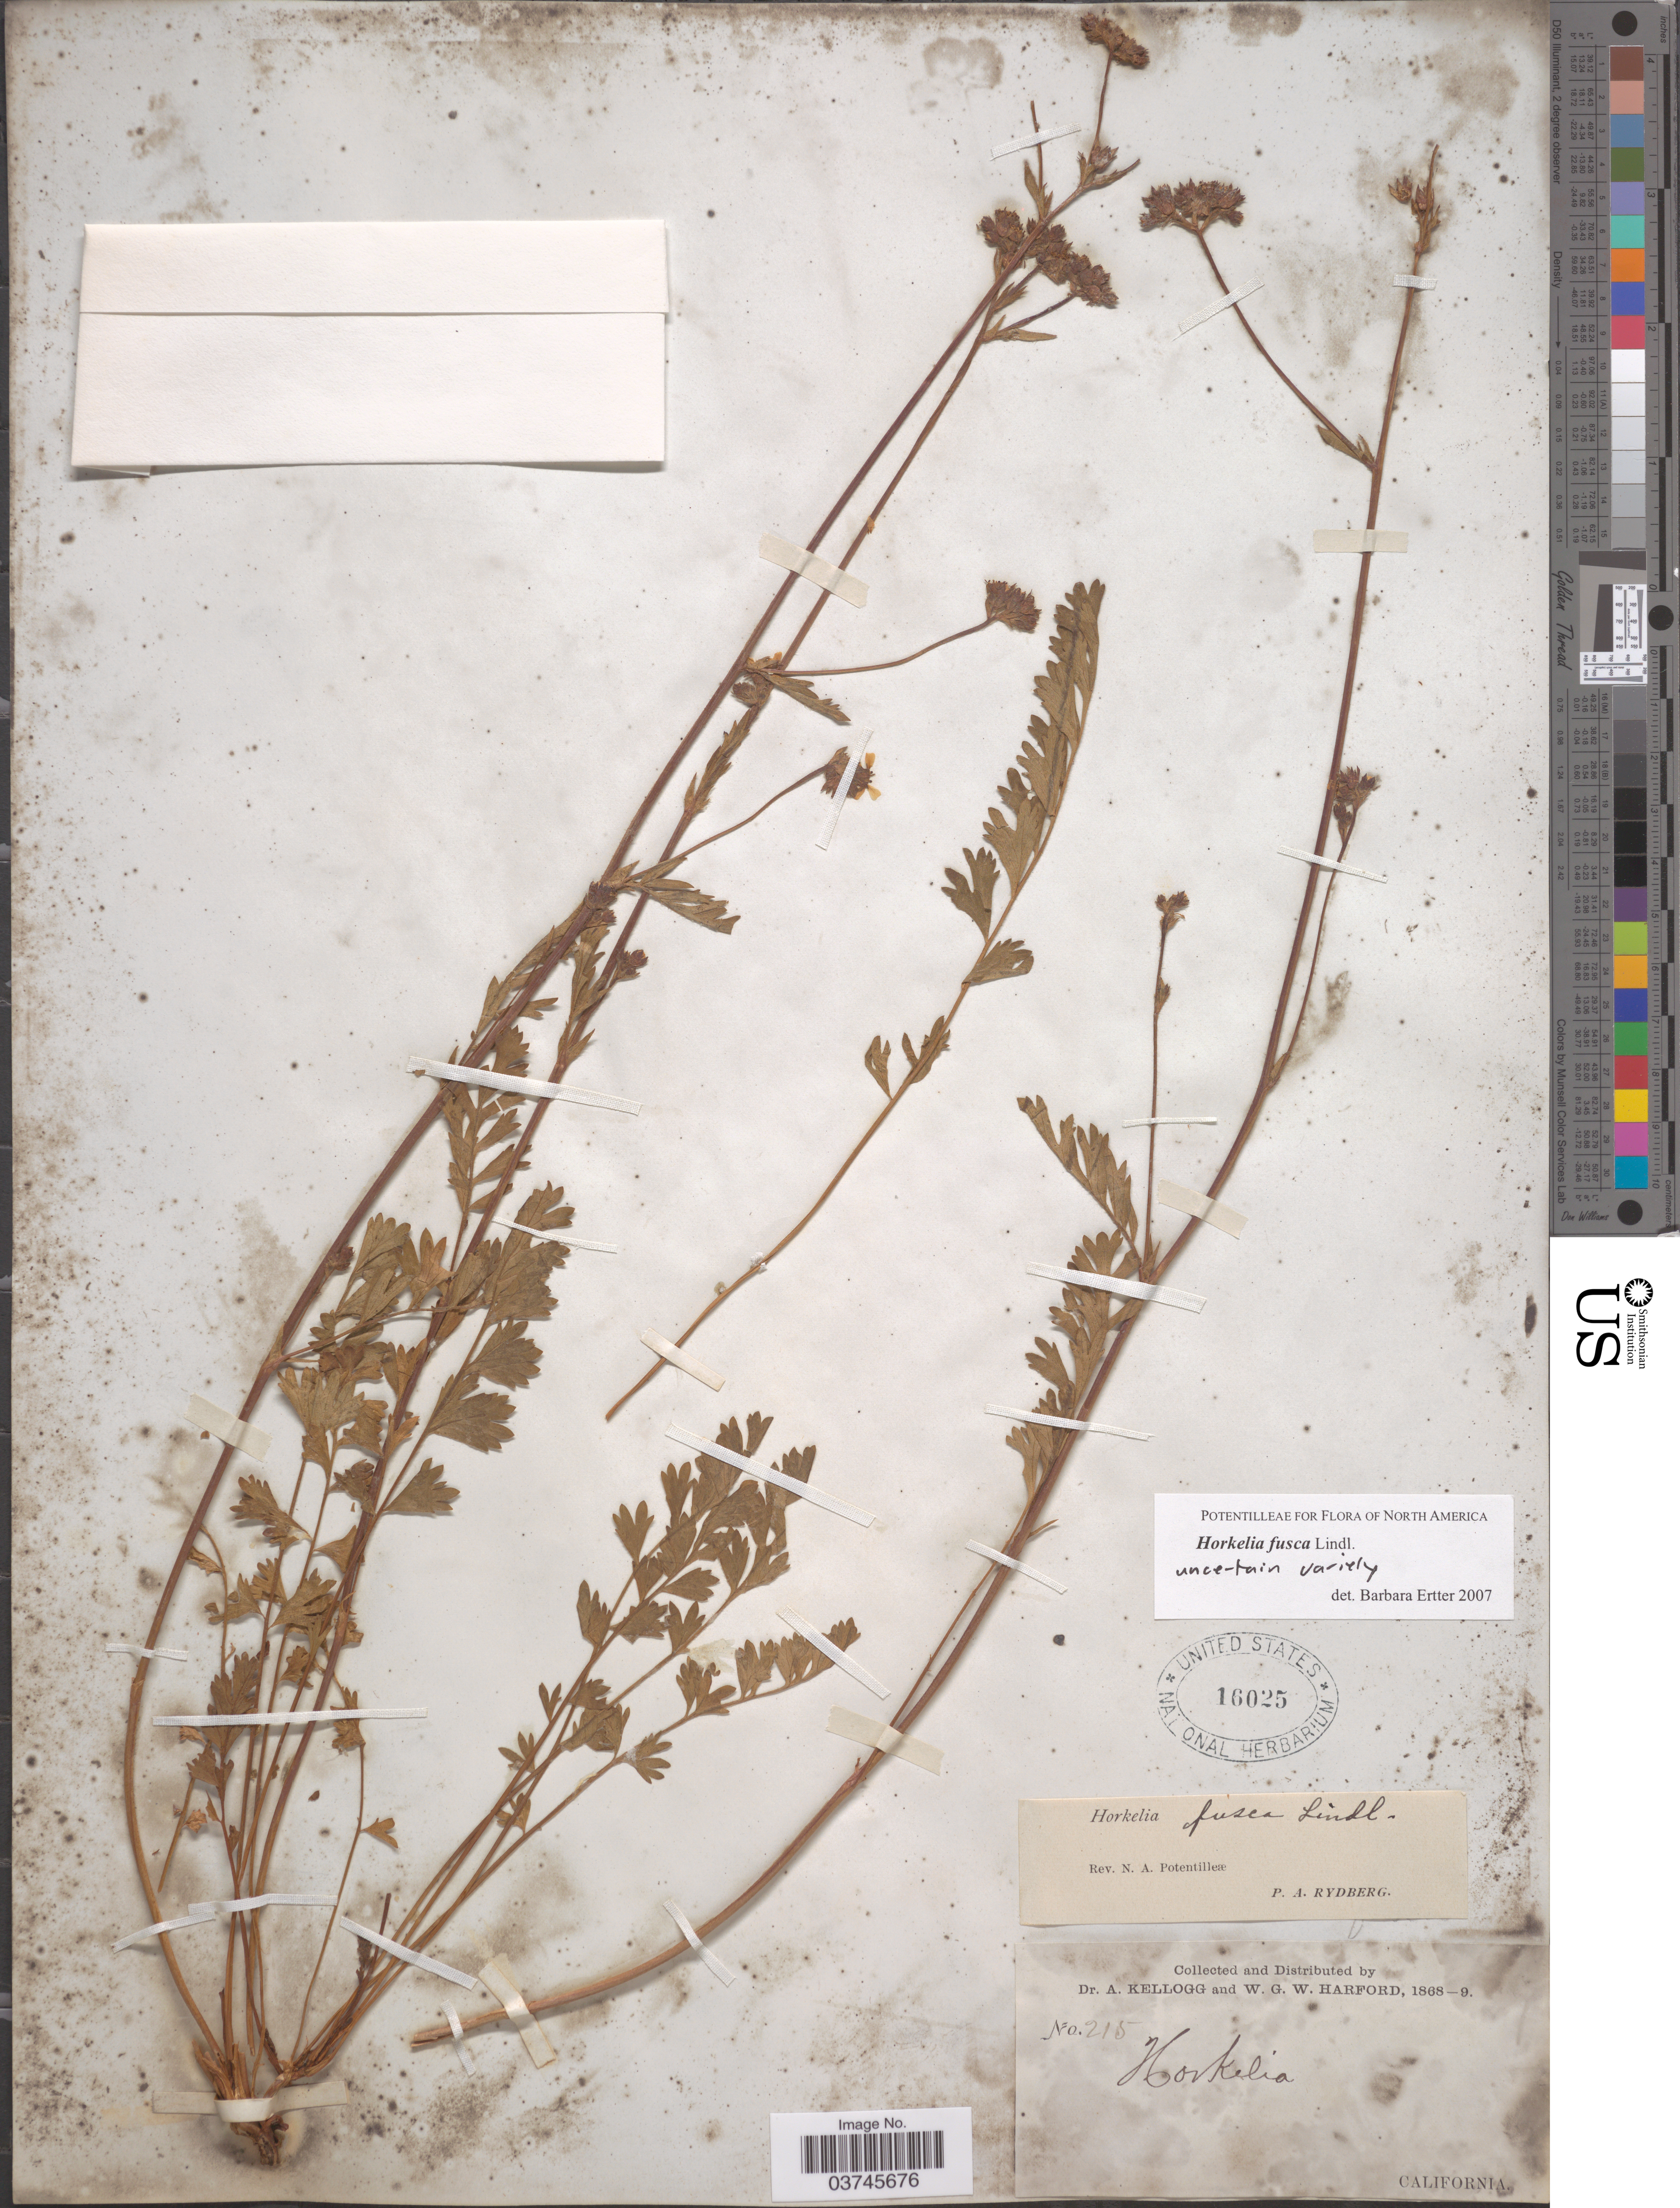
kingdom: Plantae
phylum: Tracheophyta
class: Magnoliopsida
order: Rosales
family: Rosaceae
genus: Potentilla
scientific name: Potentilla douglasii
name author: Greene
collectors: A. Kellogg & W. G. W. Harford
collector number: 215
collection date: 1868/1869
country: United States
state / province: California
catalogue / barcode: US 16025